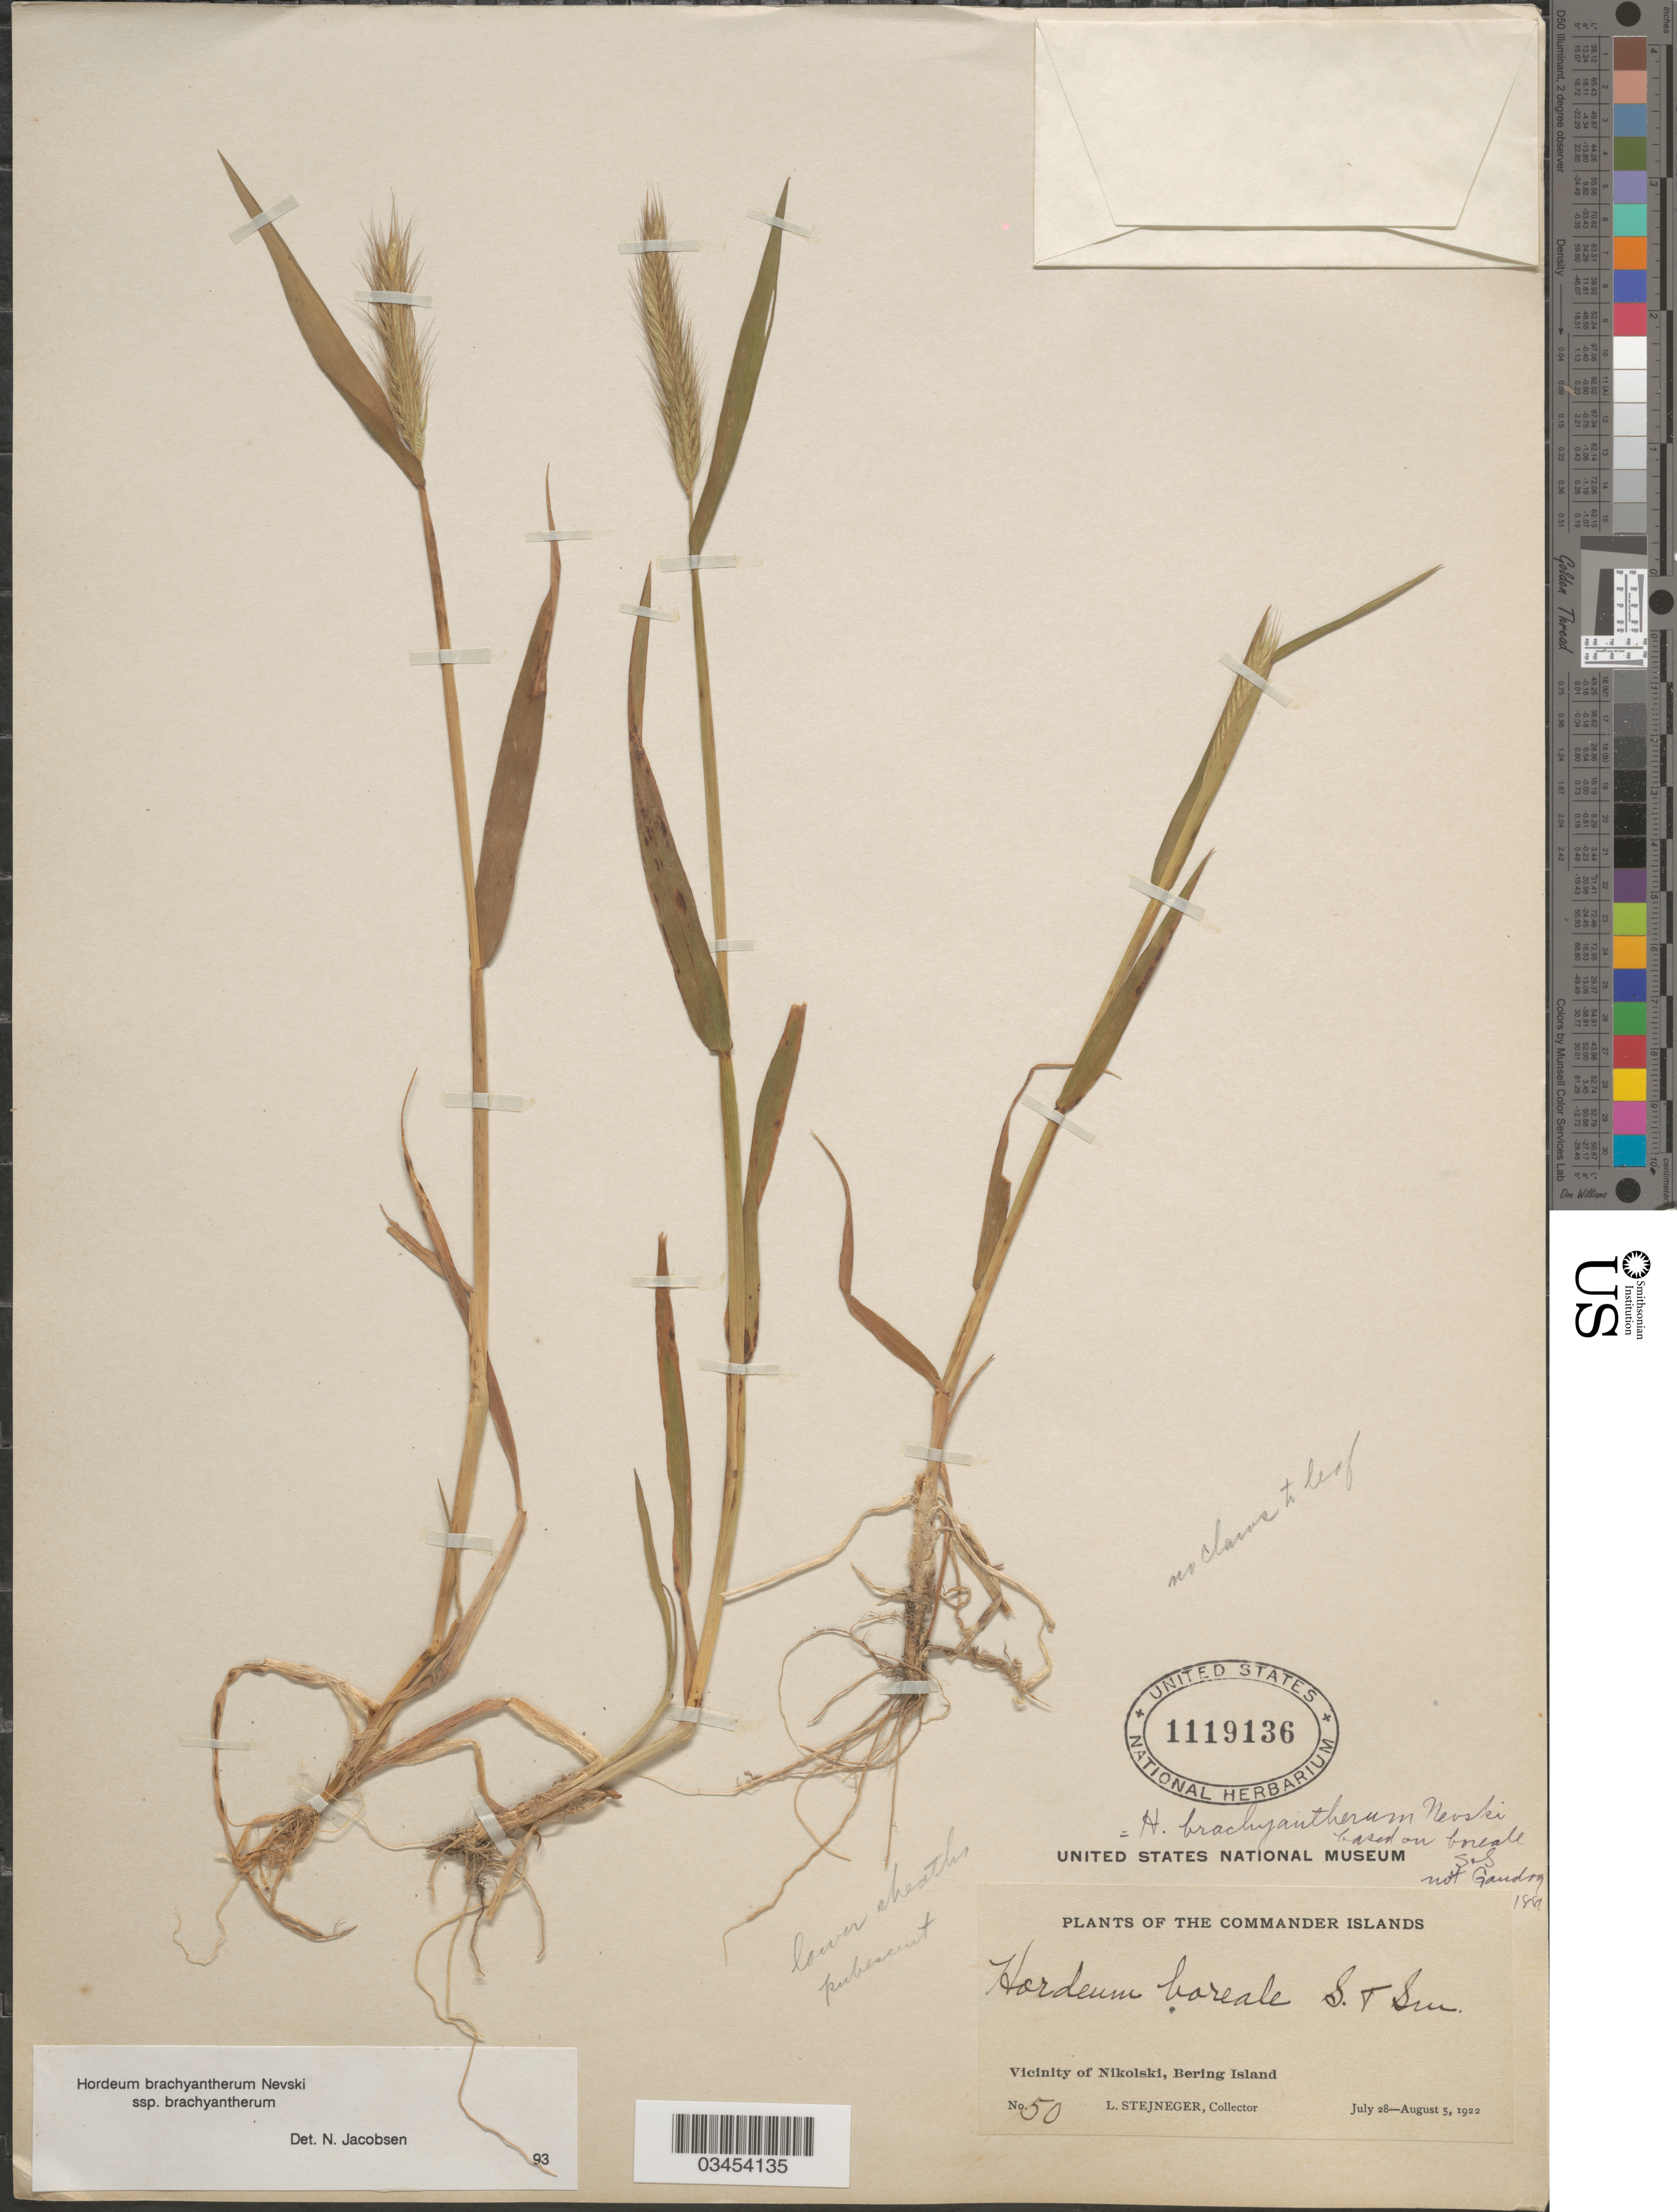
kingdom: Plantae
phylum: Tracheophyta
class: Liliopsida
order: Poales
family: Poaceae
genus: Hordeum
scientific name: Hordeum brachyantherum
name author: Nevski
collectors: L. Stejneger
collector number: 50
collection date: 1922-07-28/1922-08-05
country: Russian Federation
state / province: Kamchatka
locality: The Commander Islands. Vicinity of Nikolski, Bering Island.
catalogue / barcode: US 1119136